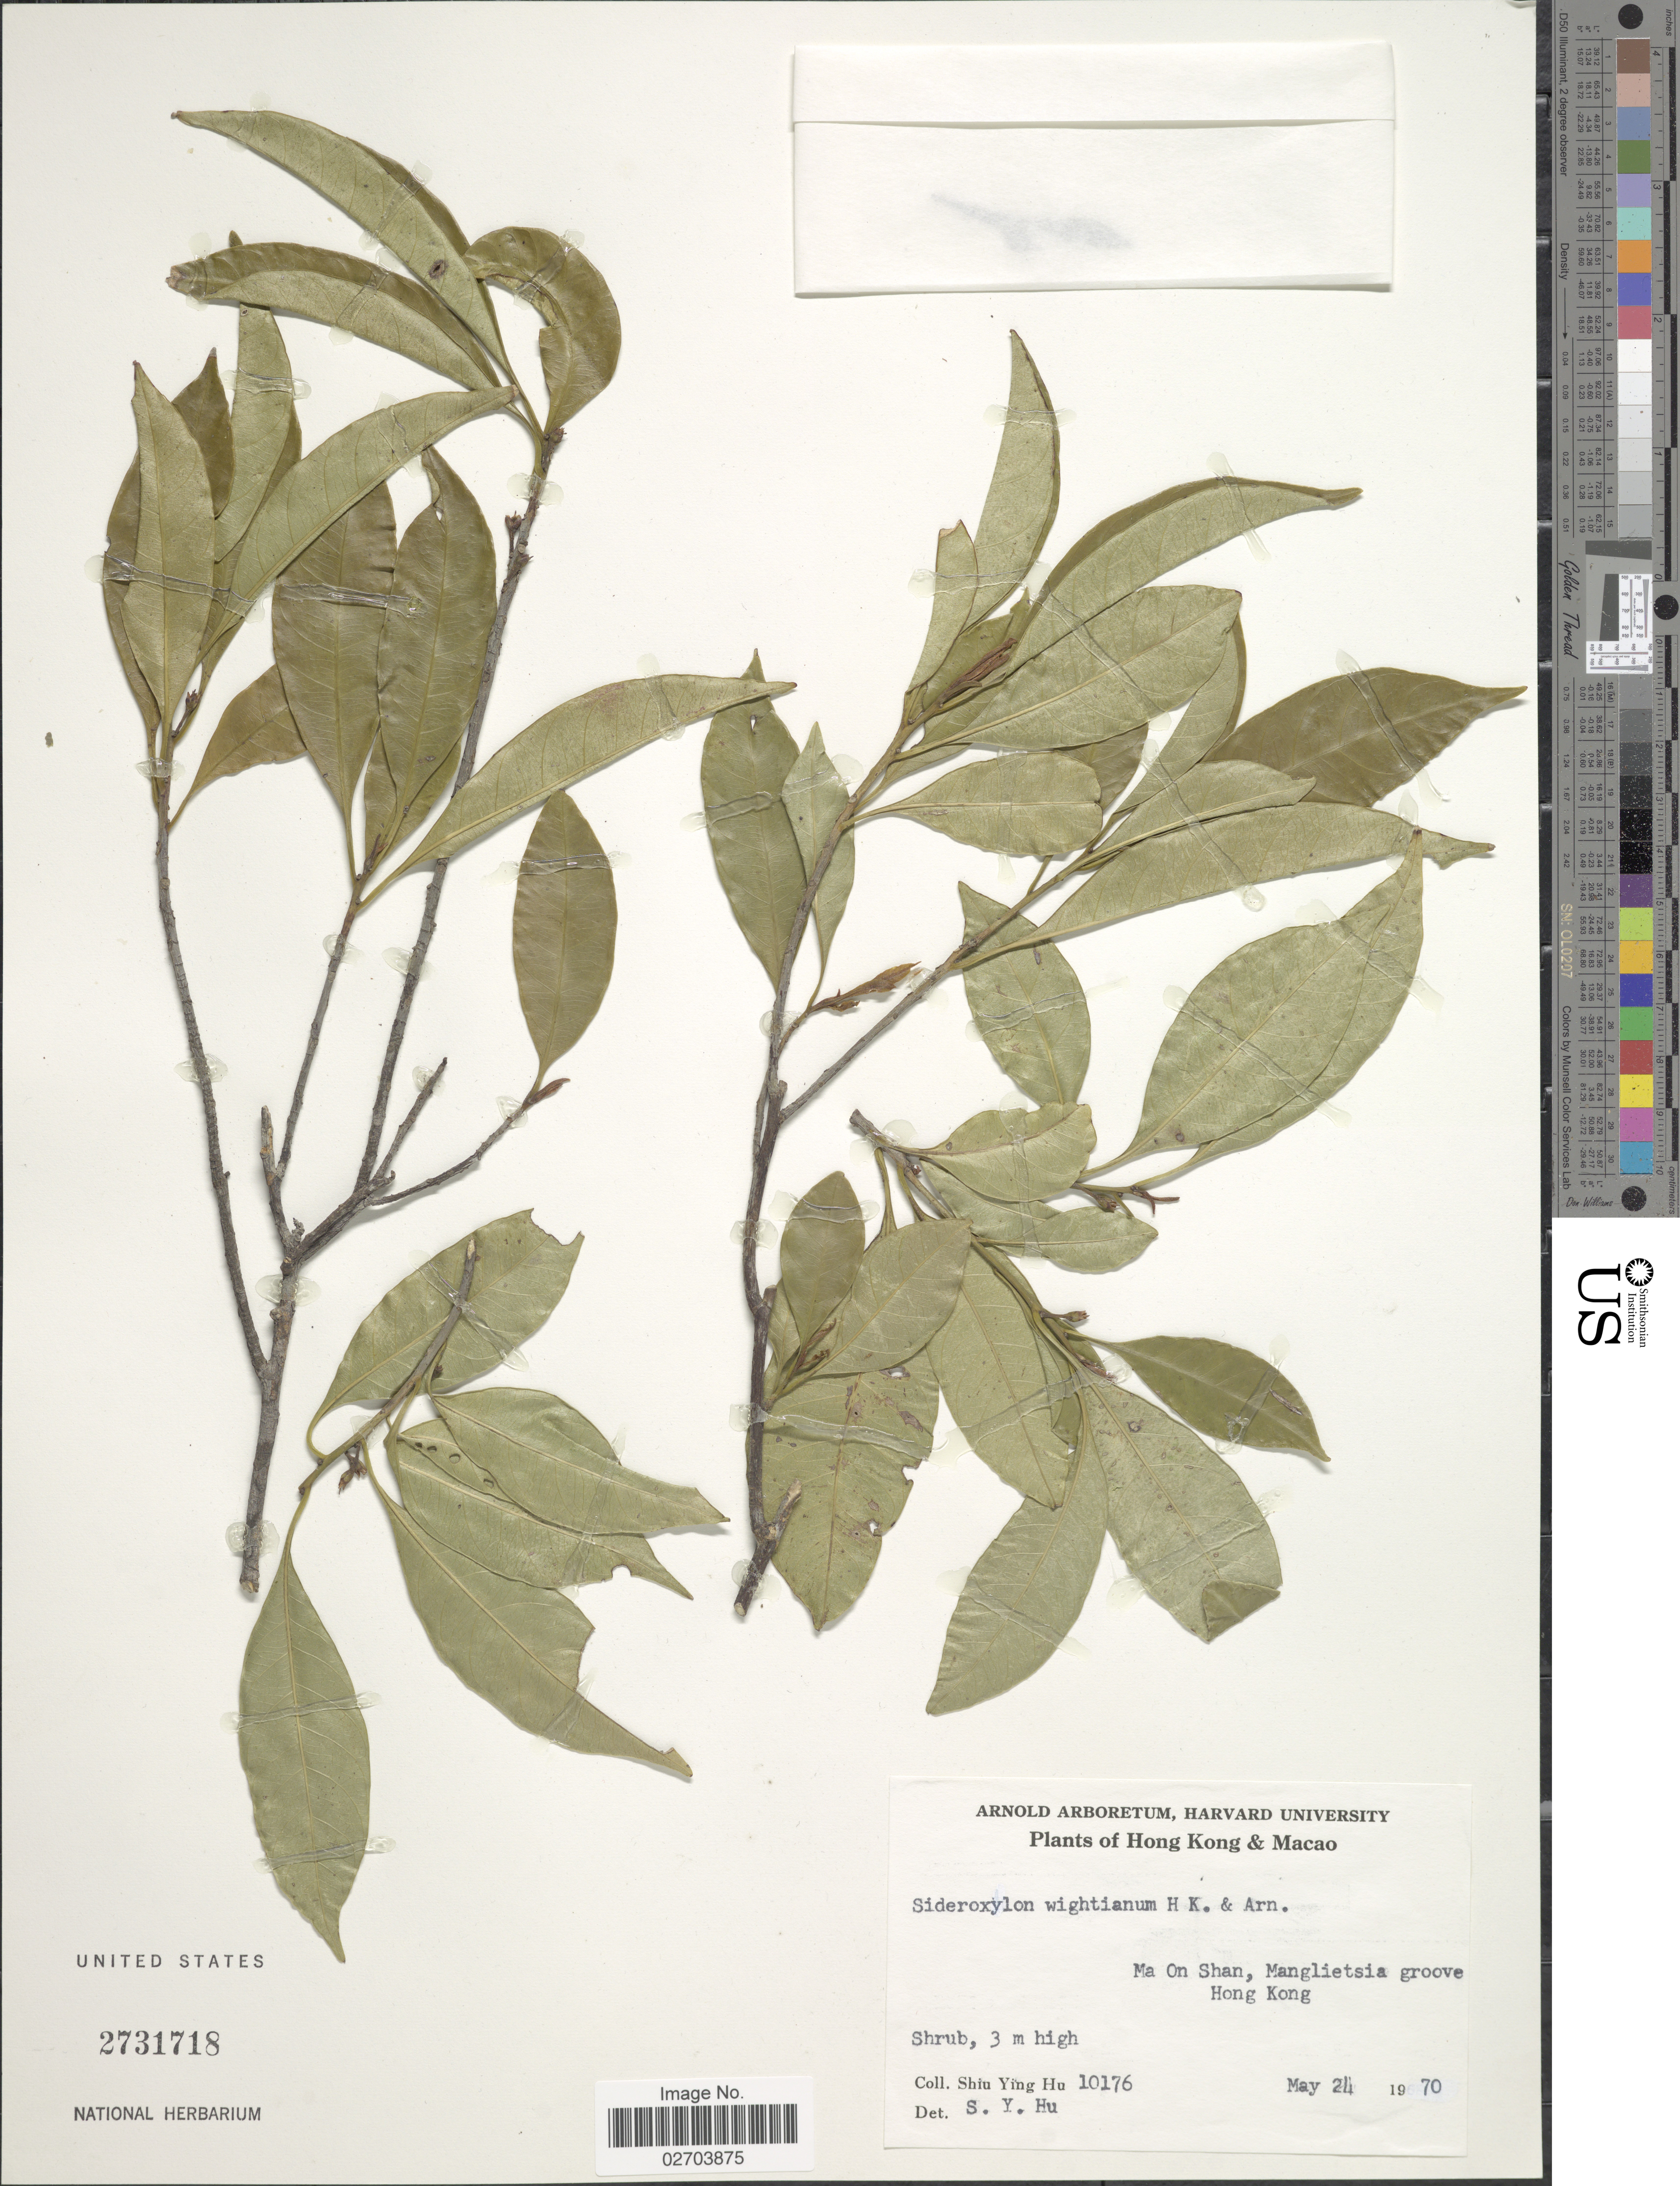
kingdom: Plantae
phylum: Tracheophyta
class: Magnoliopsida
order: Ericales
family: Sapotaceae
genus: Sideroxylon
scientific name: Sideroxylon wightianum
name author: Hook. & Arn.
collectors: S. Y. Hu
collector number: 10176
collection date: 1970-05-24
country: China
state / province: Hong Kong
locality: Hong Kong & Macao. Ma On Shan, Manglietsia groove Hong Kong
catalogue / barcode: US 2731718